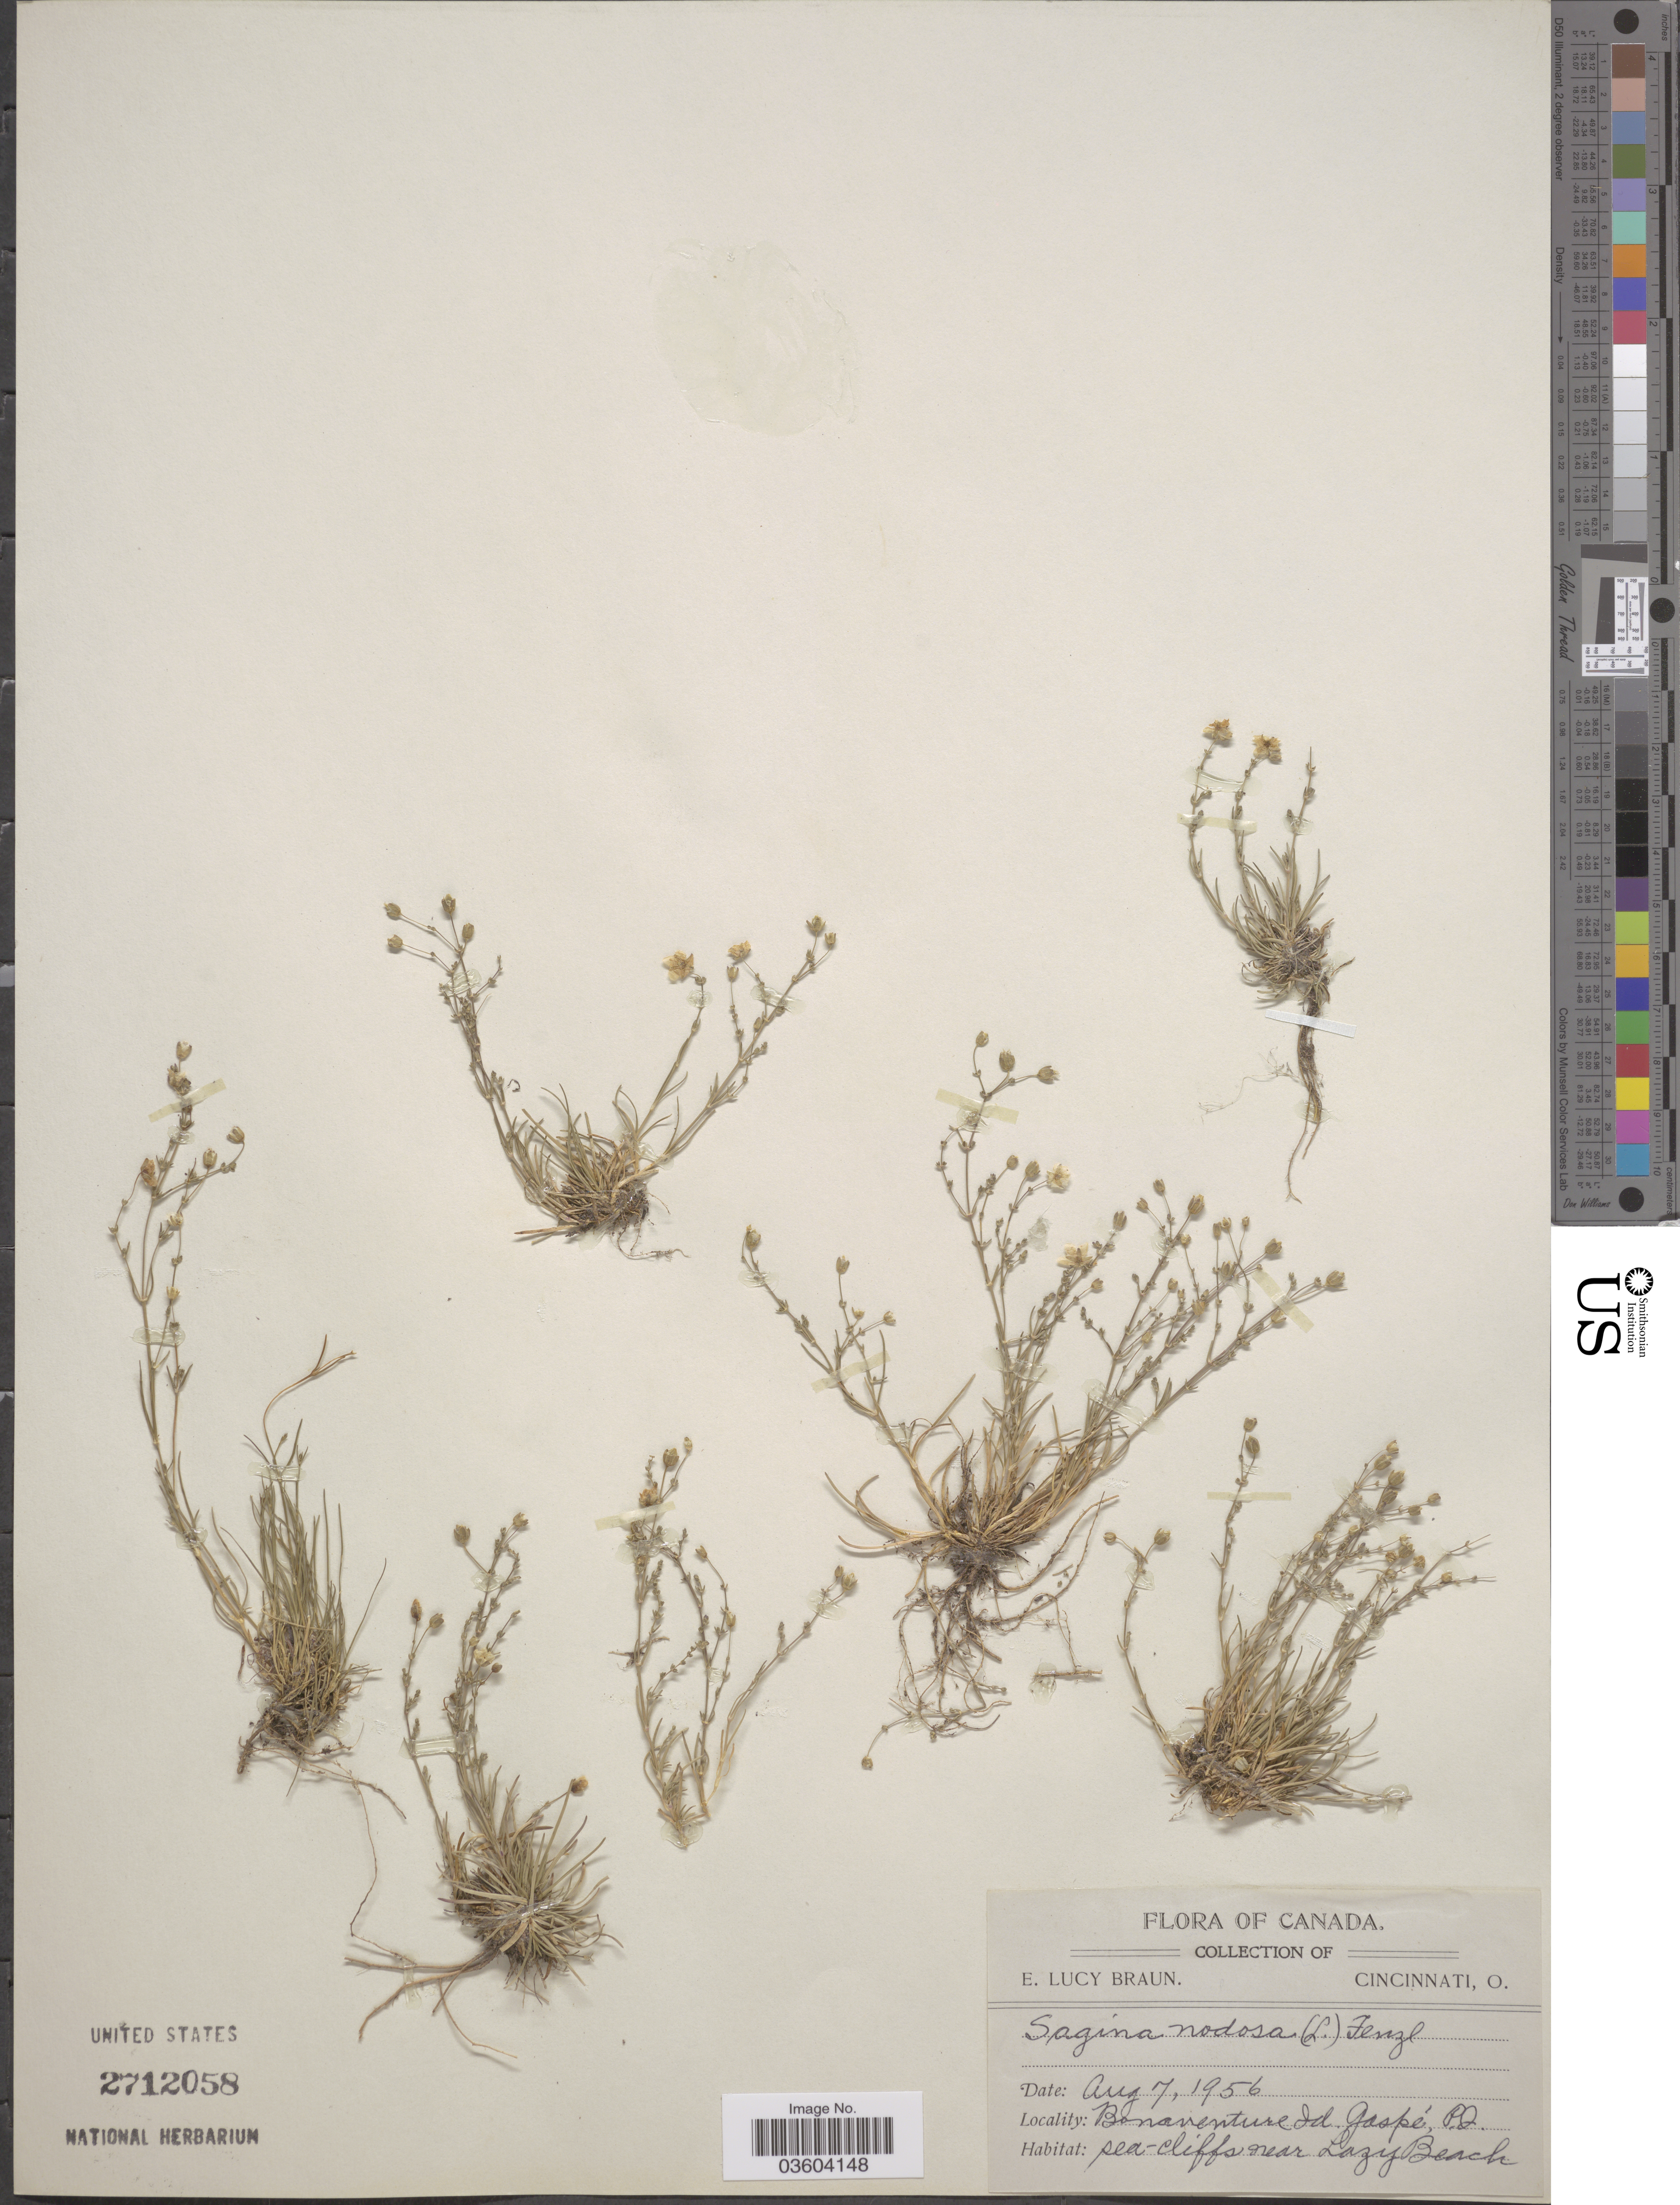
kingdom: Plantae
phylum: Tracheophyta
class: Magnoliopsida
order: Caryophyllales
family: Caryophyllaceae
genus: Sagina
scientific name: Sagina nodosa var. pubescens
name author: Mert. & W.D.J. Koch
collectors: E. L. Braun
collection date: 1956-08-07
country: Canada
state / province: Quebec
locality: Bonaventure Id. Gaspé, P.Q.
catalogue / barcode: US 2712058